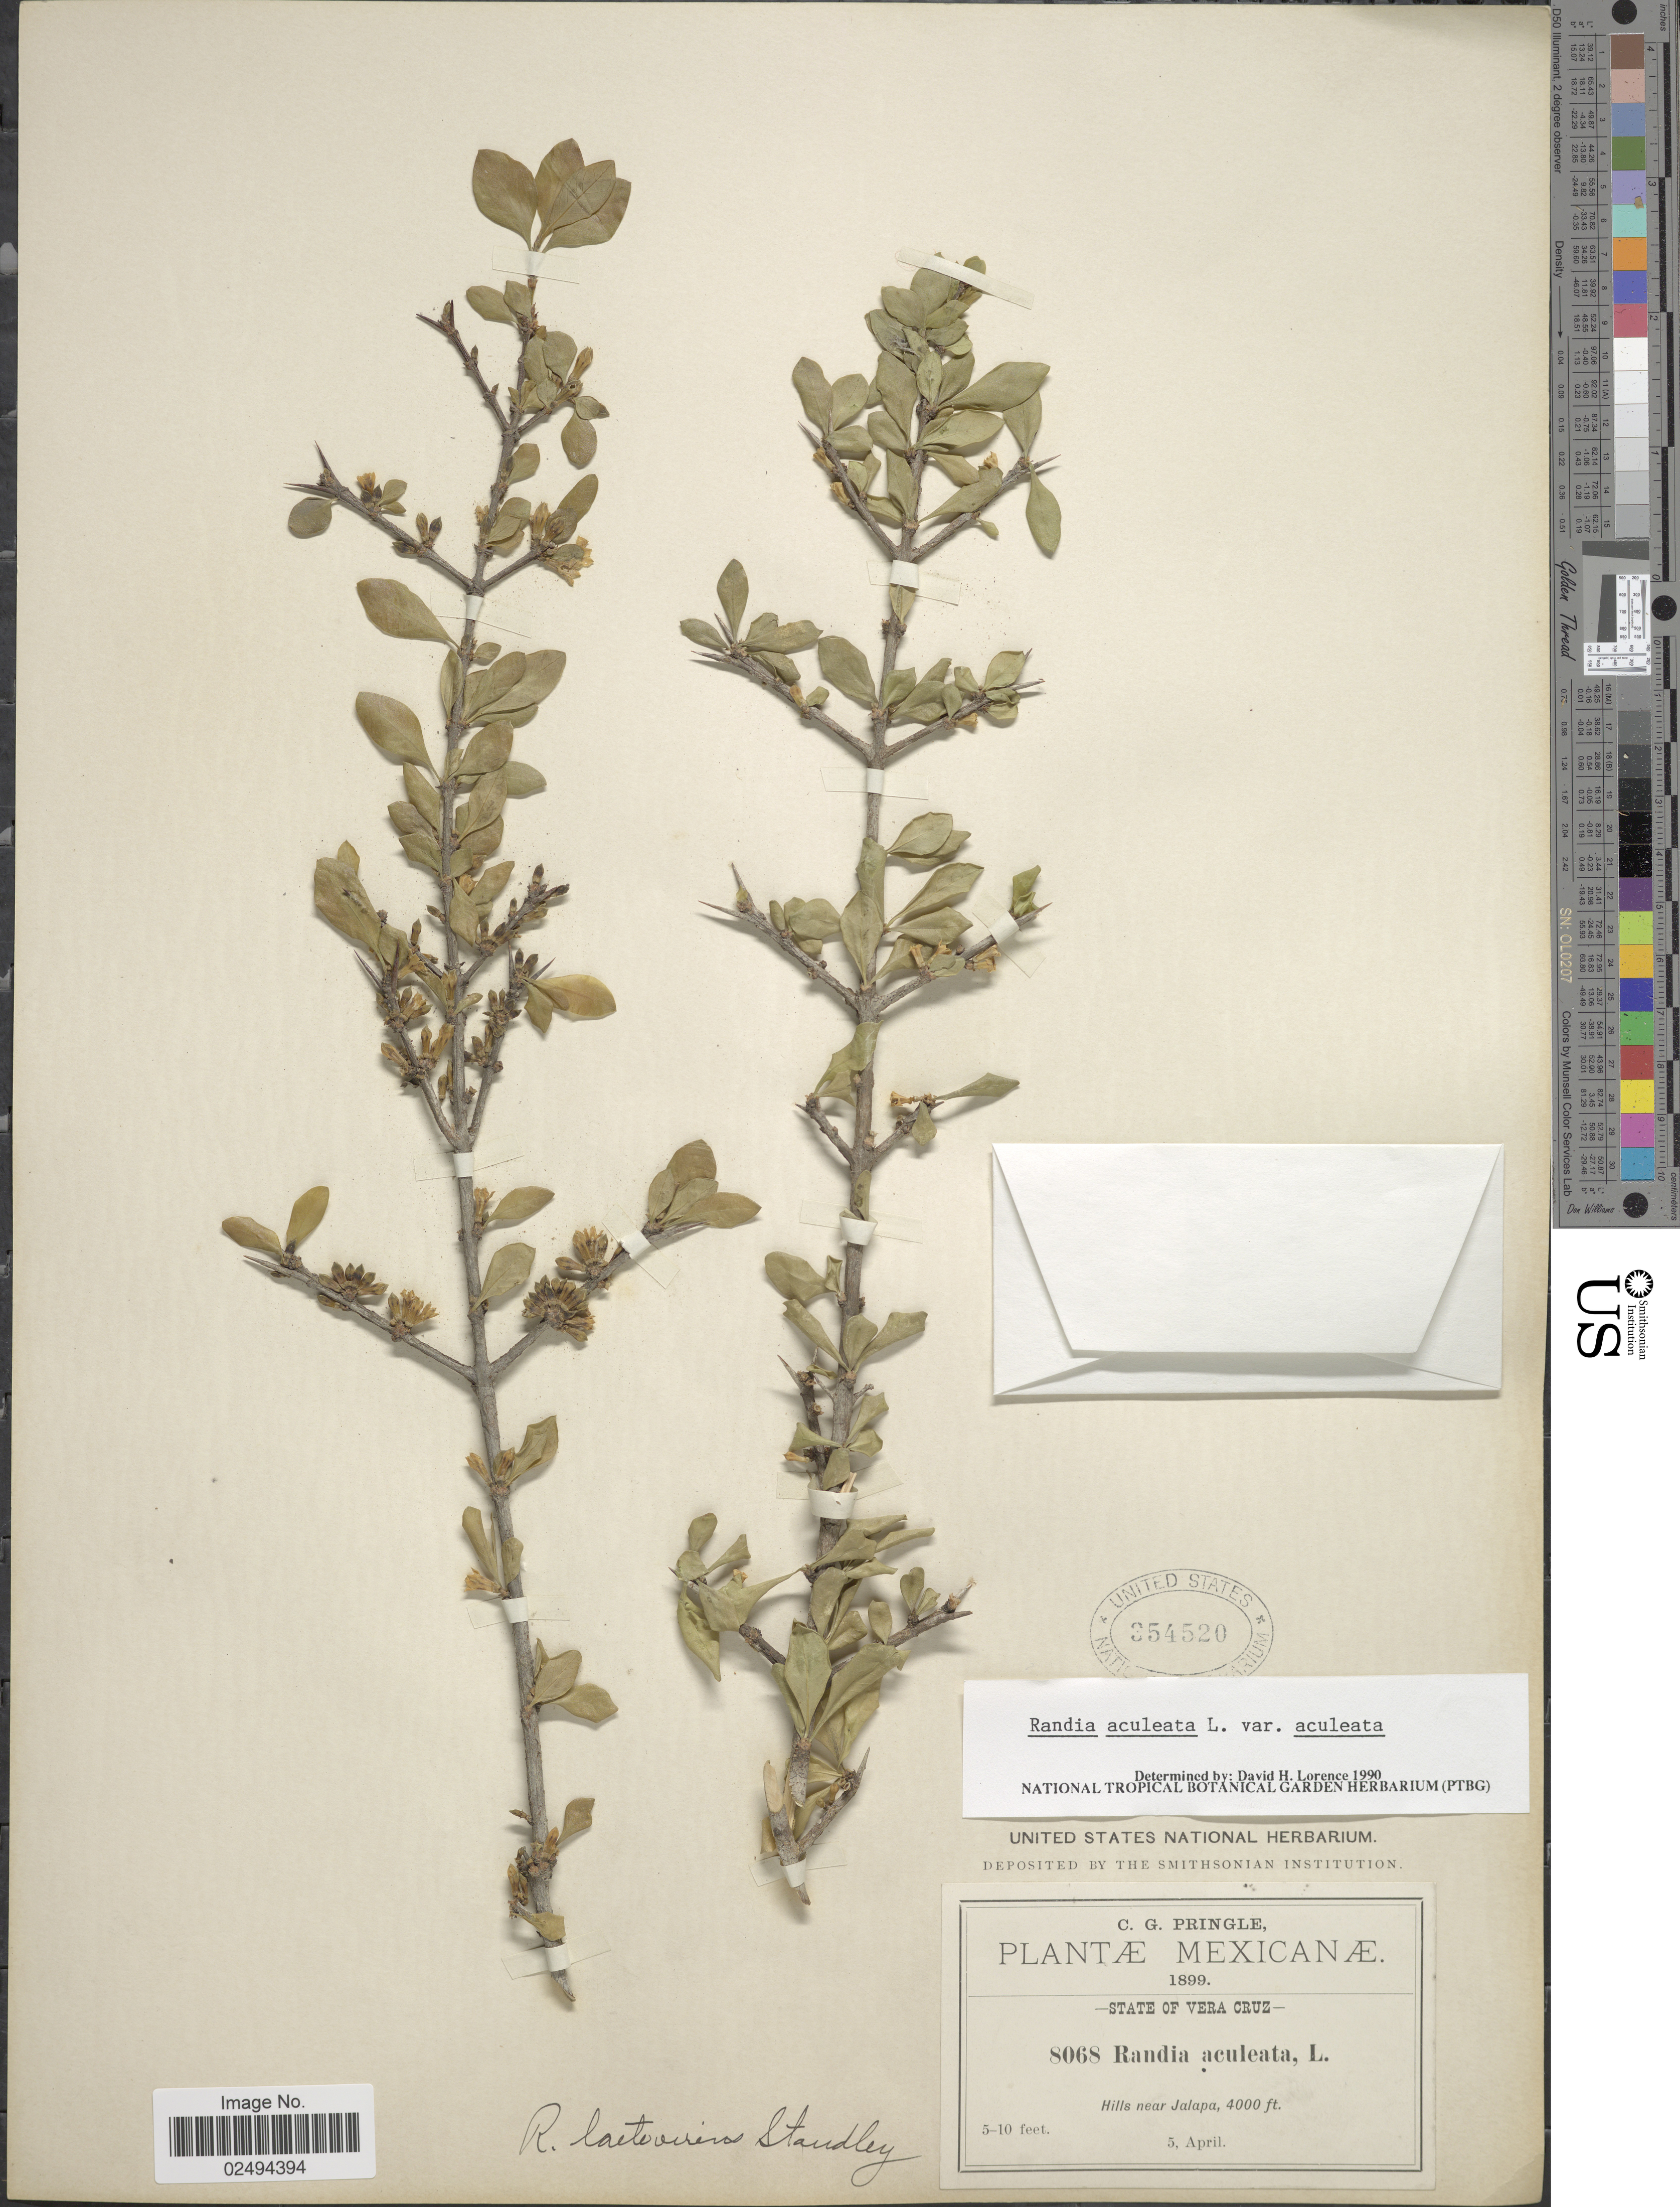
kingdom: Plantae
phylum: Tracheophyta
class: Magnoliopsida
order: Gentianales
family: Rubiaceae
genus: Randia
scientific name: Randia aculeata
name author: L.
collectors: C. G. Pringle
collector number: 8068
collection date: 1899-04-05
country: Mexico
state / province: Veracruz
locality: Vera Cruz. Hills near Jalapa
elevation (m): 1219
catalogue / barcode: US 354520